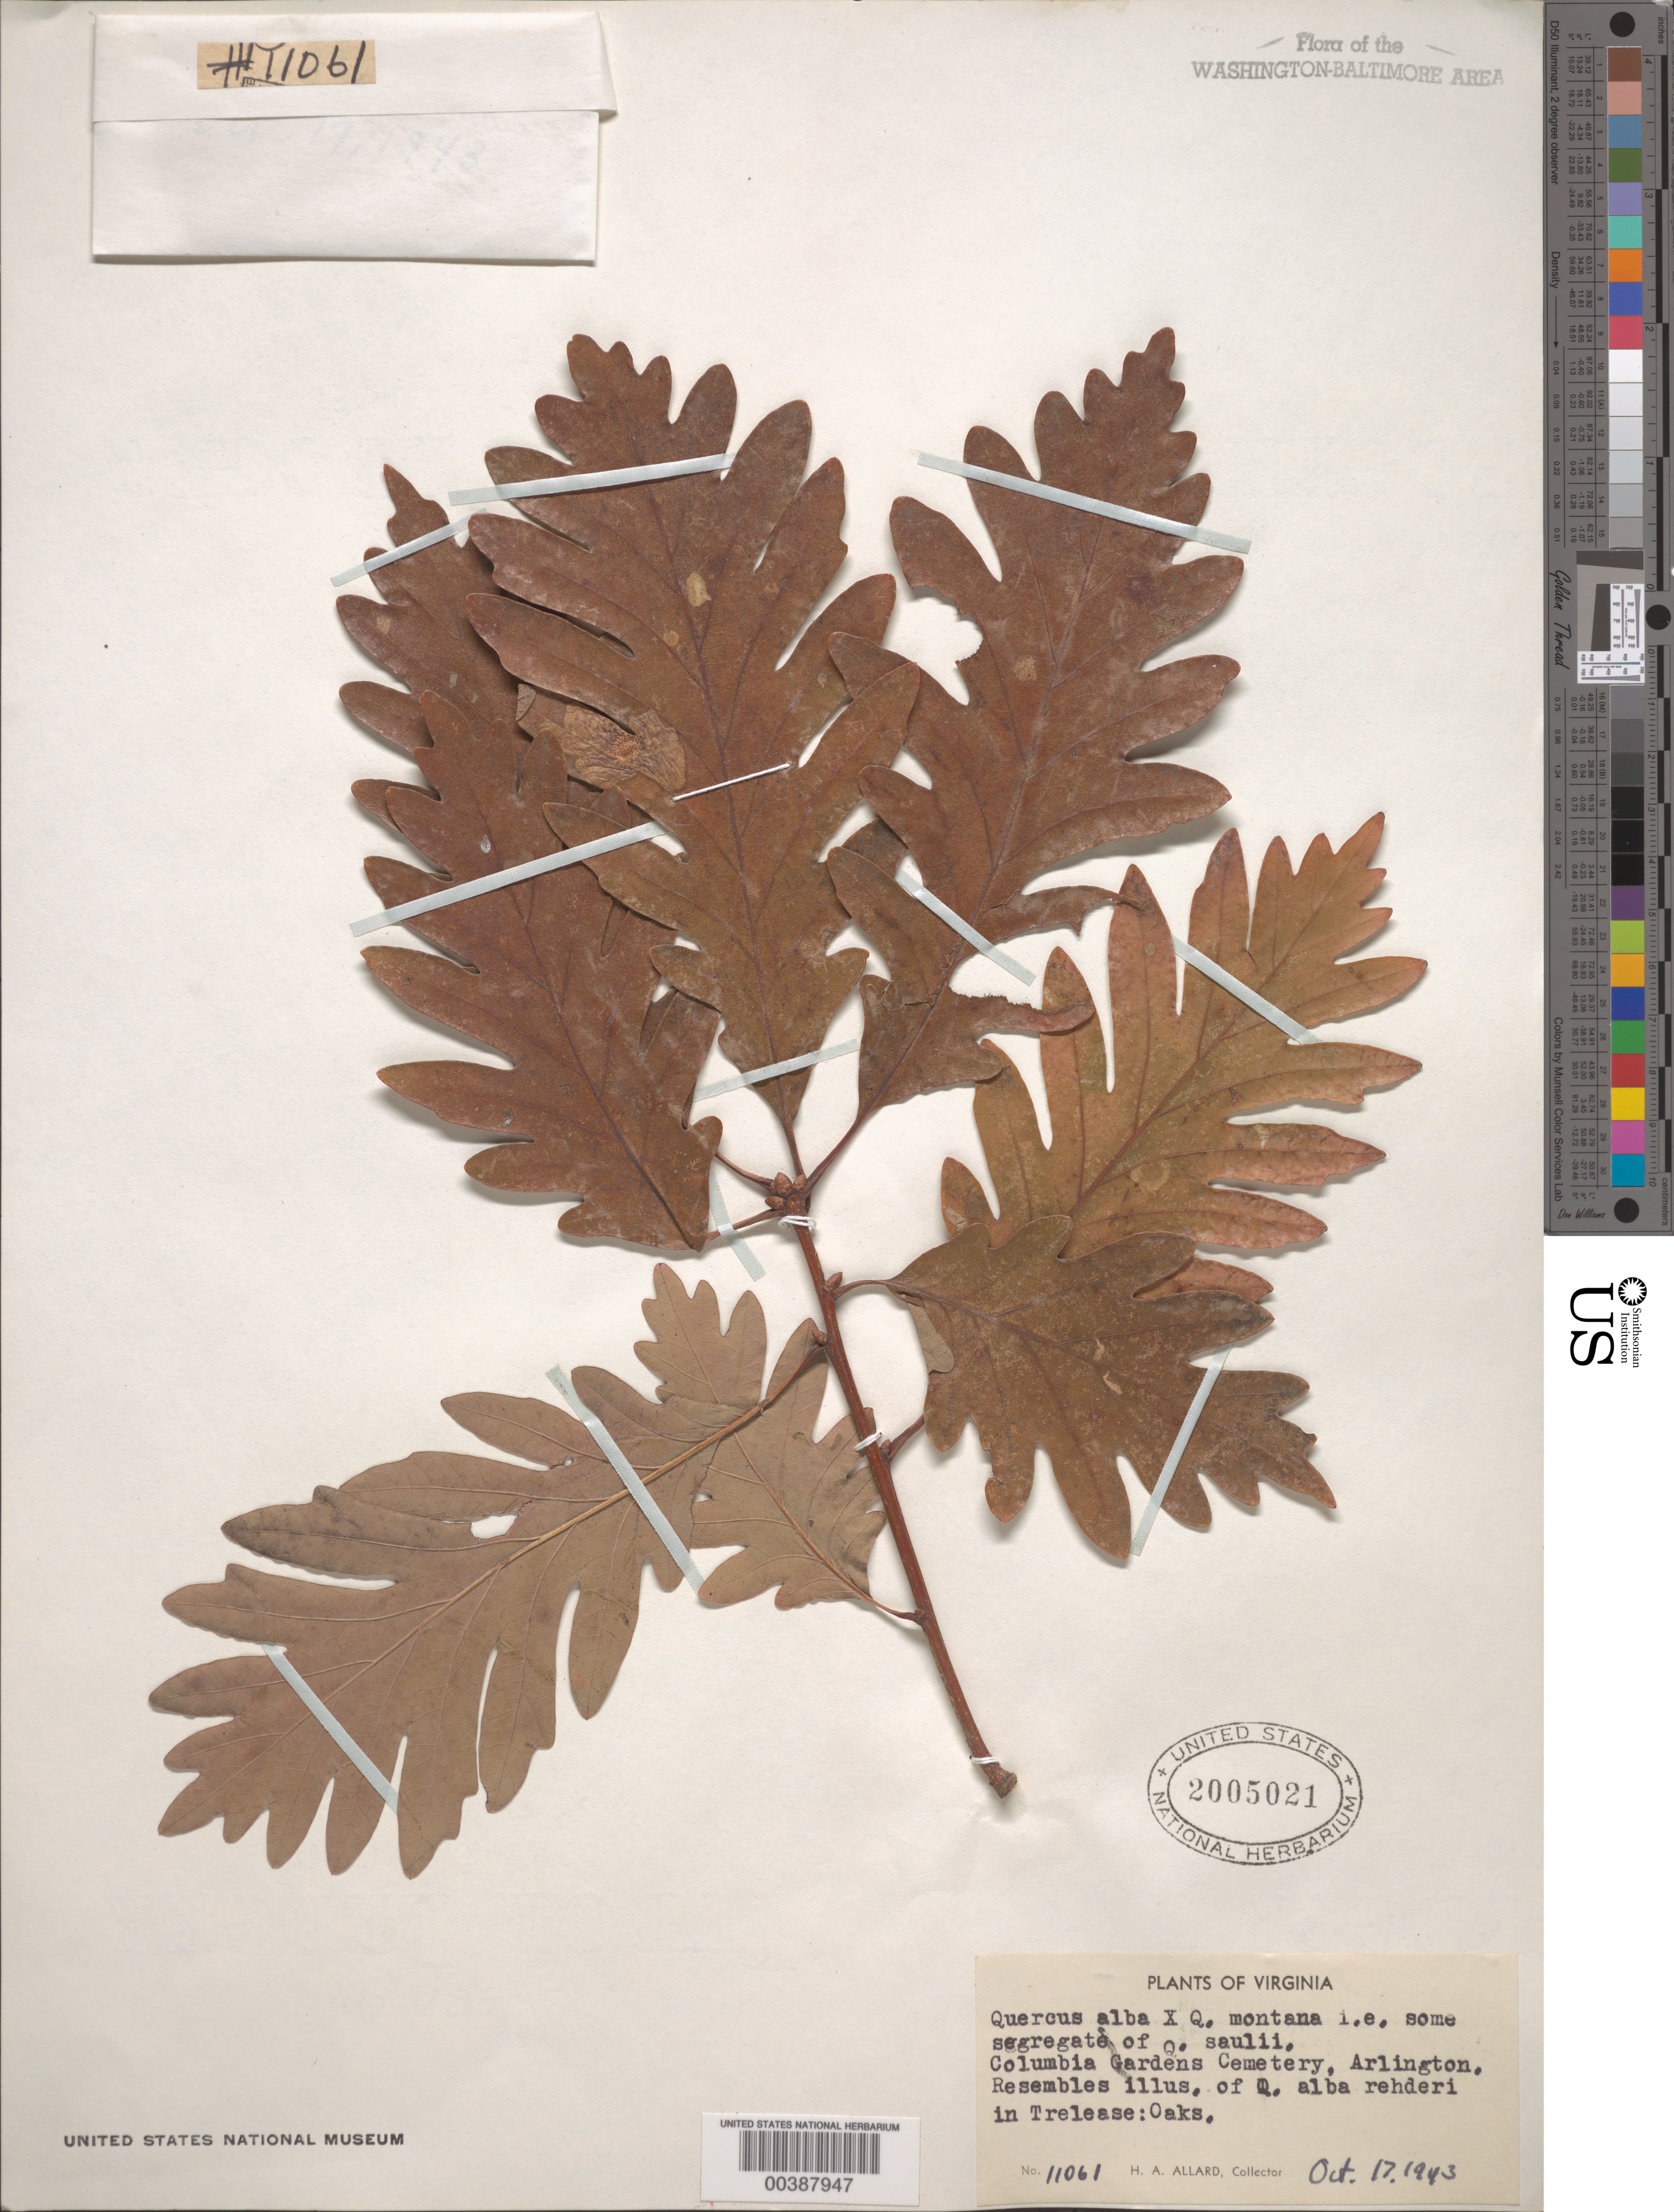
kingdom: Plantae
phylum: Tracheophyta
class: Magnoliopsida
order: Fagales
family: Fagaceae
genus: Quercus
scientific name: Quercus x saulii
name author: C. K. Schneider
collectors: H. A. Allard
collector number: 11061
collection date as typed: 17 Oct 1943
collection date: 1943-10-17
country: United States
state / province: Virginia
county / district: Arlington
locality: Columbia Gardens Cemetery Arlington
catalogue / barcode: US 2005021